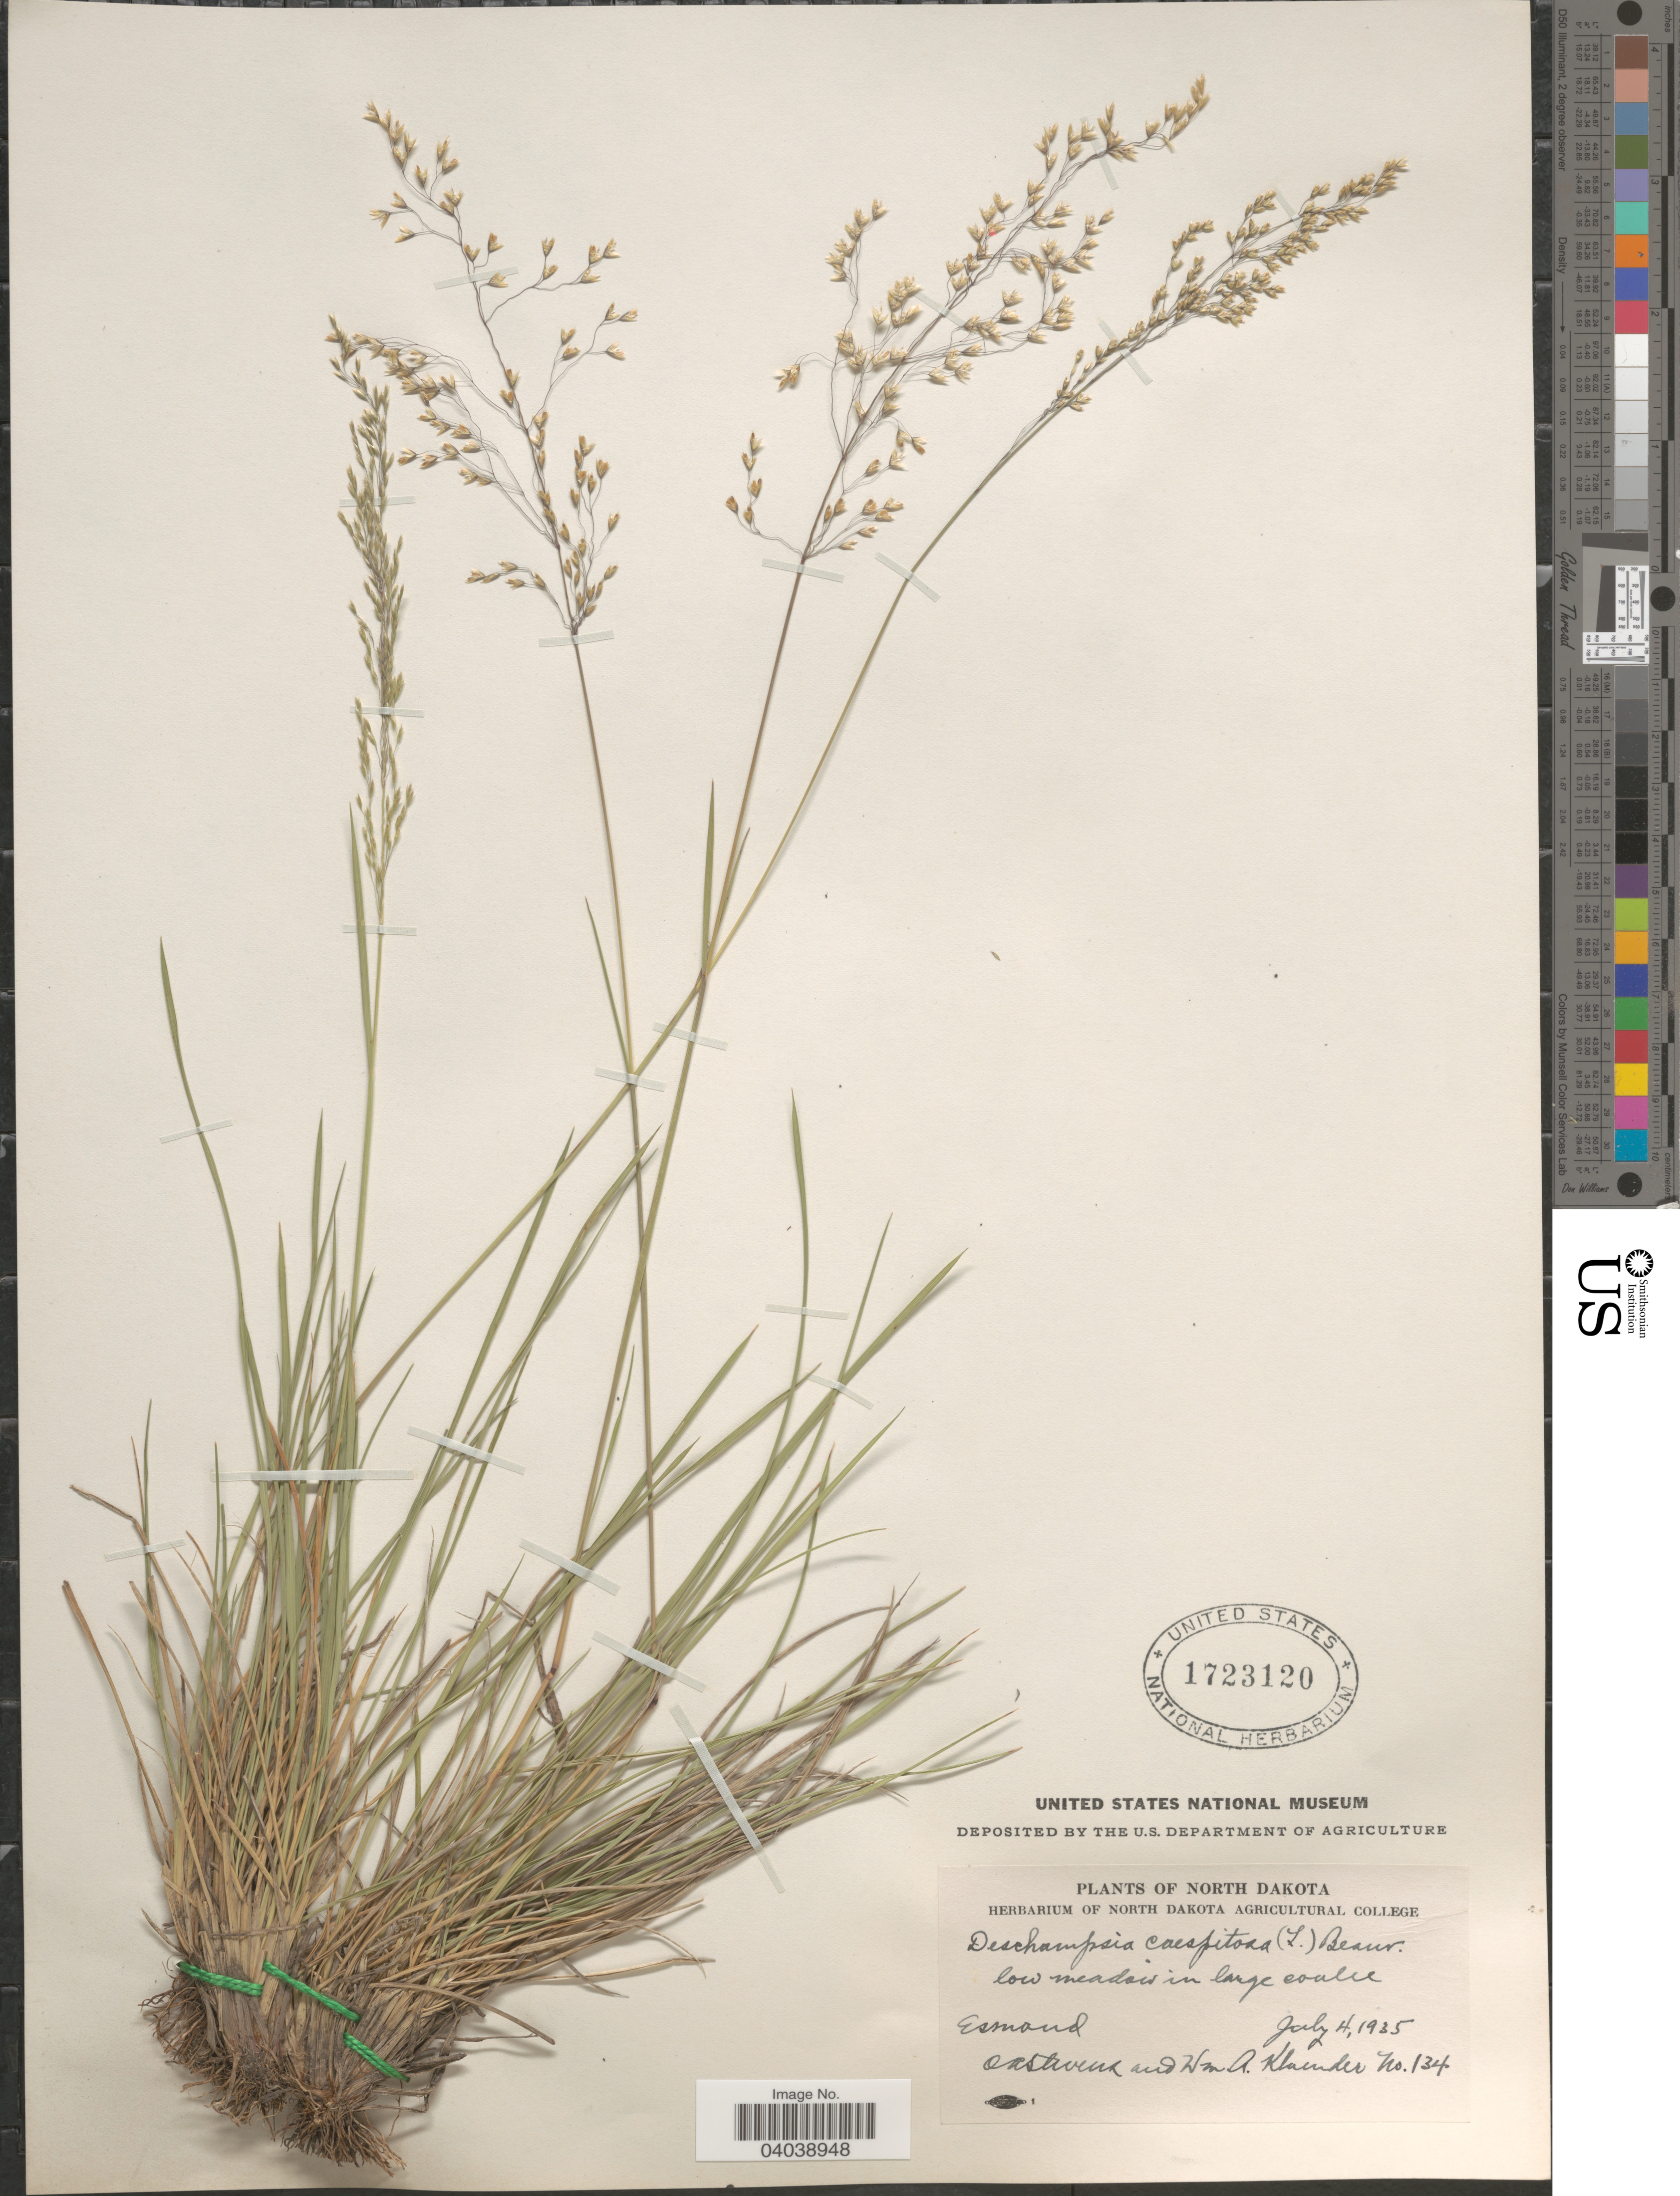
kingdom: Plantae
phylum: Tracheophyta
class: Liliopsida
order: Poales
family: Poaceae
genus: Deschampsia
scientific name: Deschampsia cespitosa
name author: (L.) P. Beauv.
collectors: O. A. Stevens & W. Kluender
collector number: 134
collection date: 1935-07-04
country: United States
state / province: North Dakota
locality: Low meadow in large coulee. Esmond.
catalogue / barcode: US 1723120